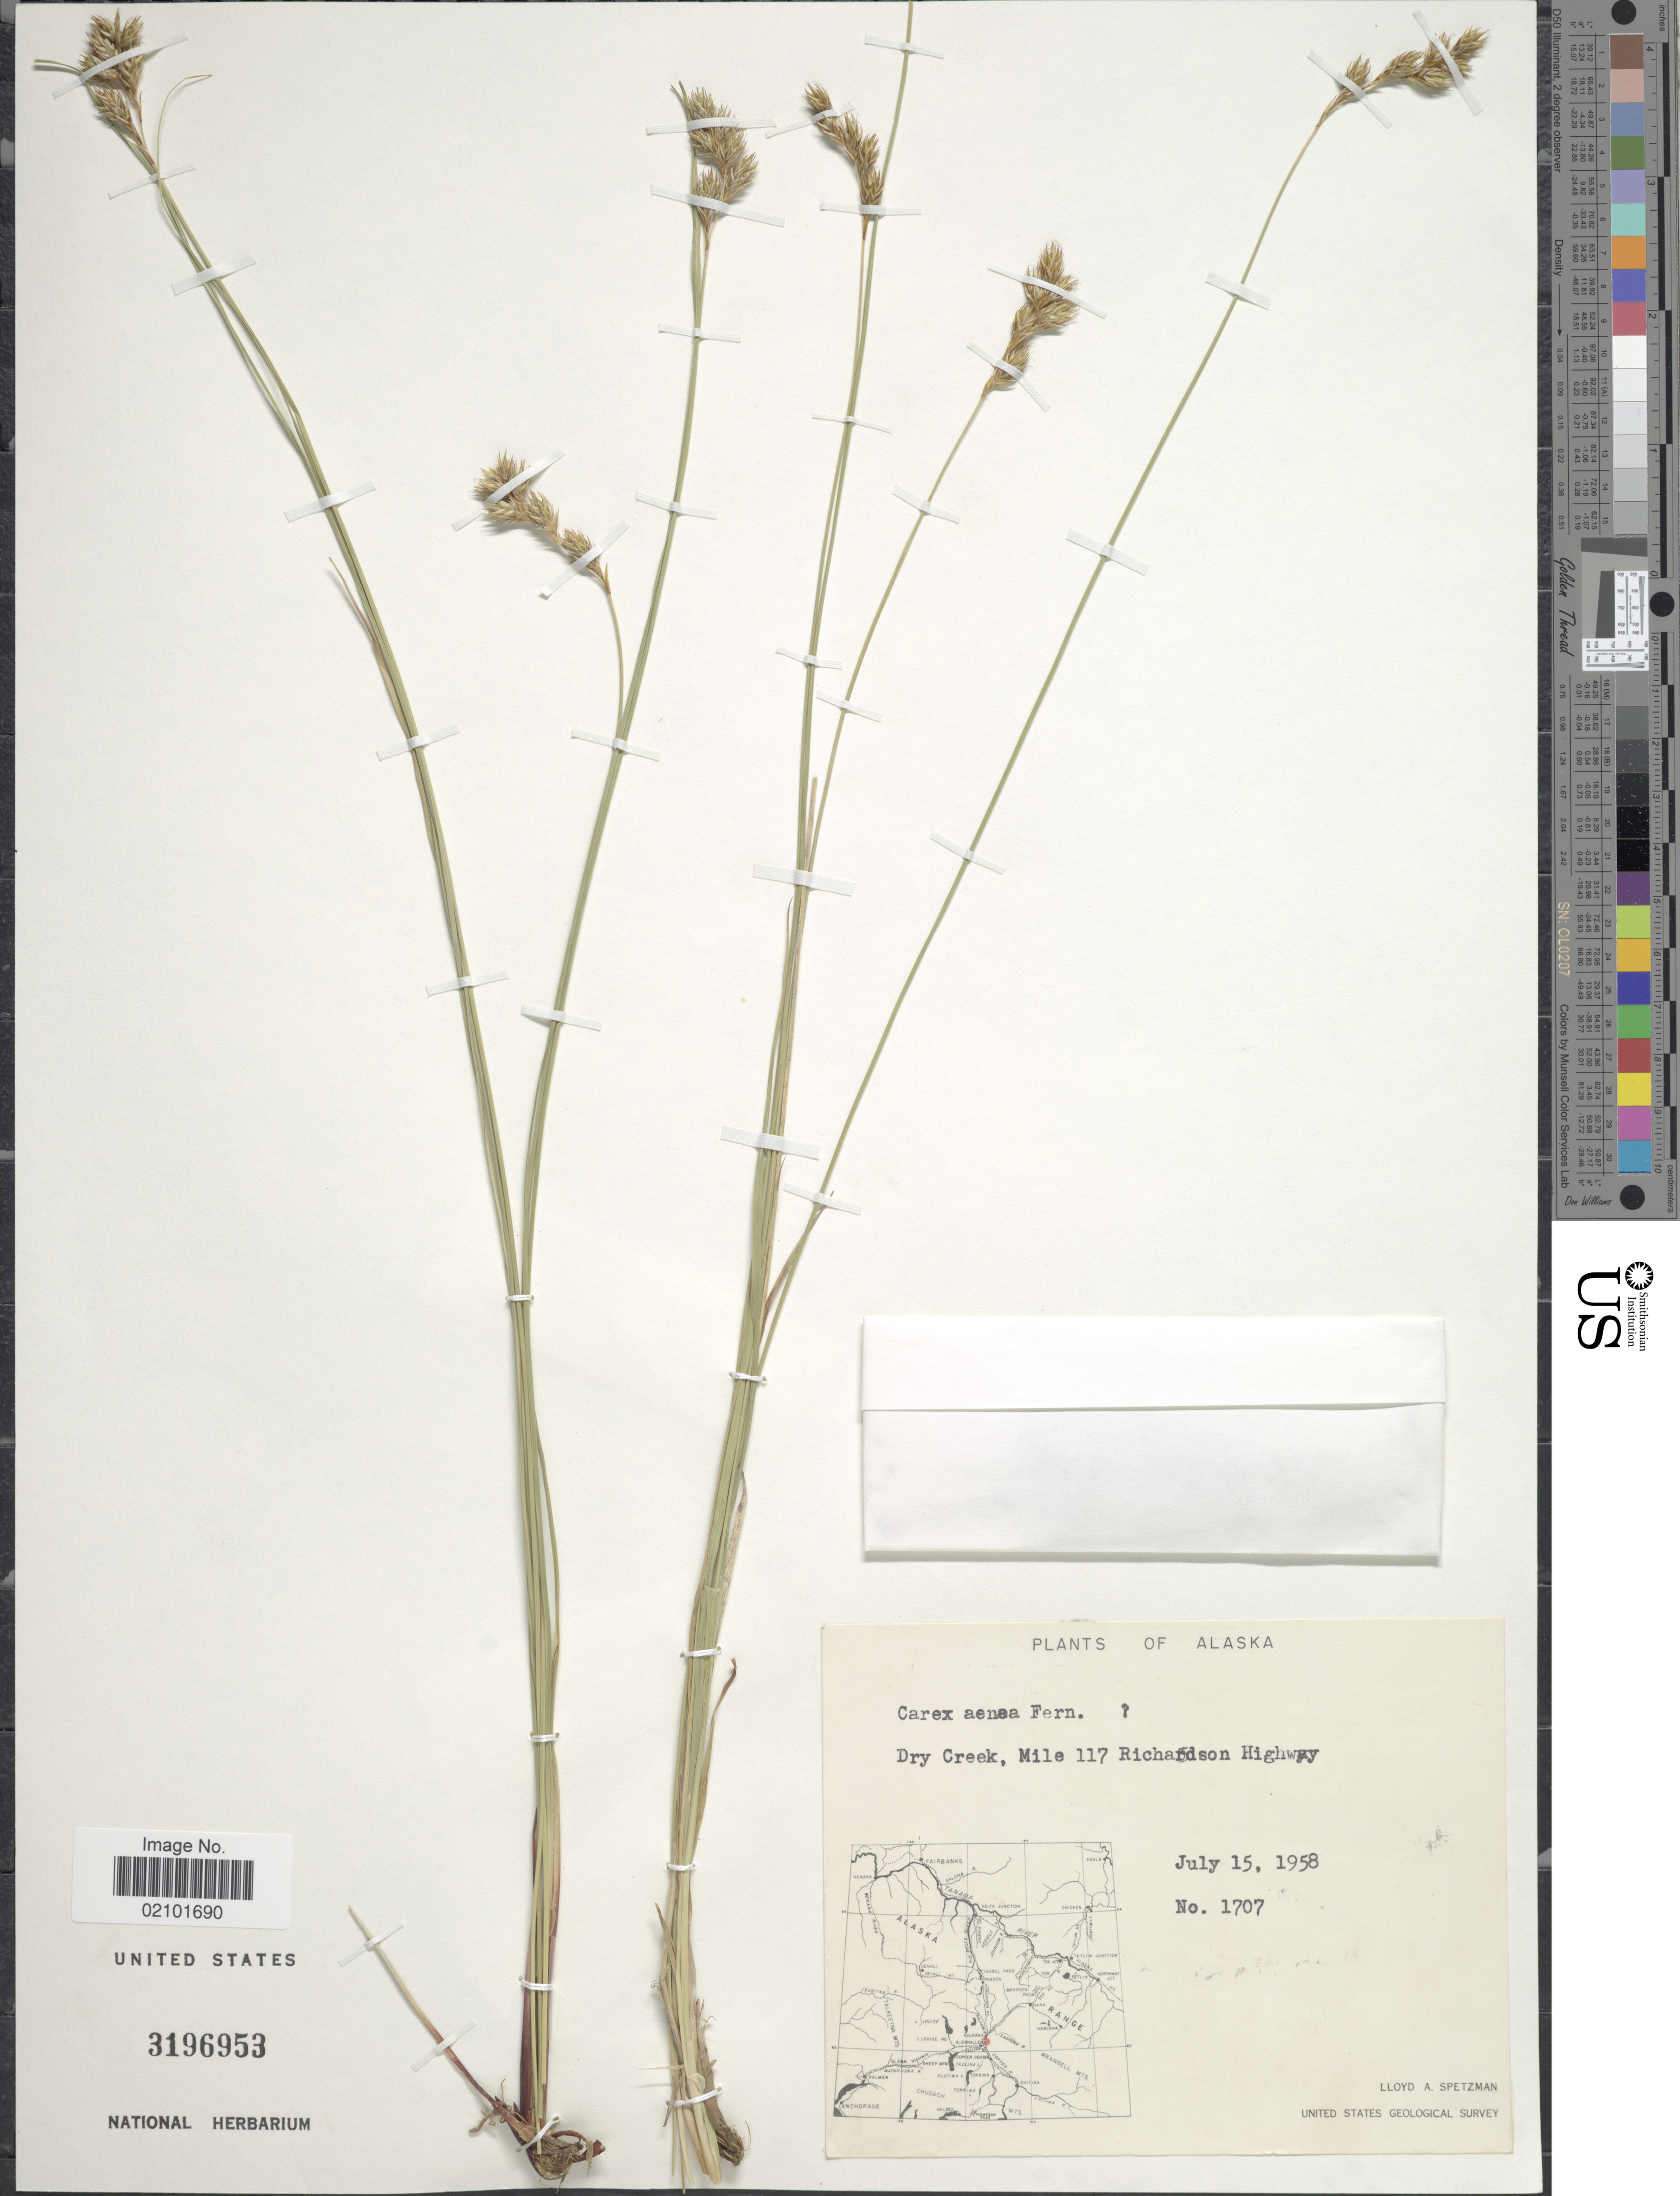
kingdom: Plantae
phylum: Tracheophyta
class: Liliopsida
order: Poales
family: Cyperaceae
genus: Carex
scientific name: Carex foenea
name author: Willd.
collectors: L. Spetzman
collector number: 1707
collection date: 1958-07-15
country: United States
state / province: Alaska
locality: Dry Creek, Mile 117 Richardson Highway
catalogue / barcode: US 3196953